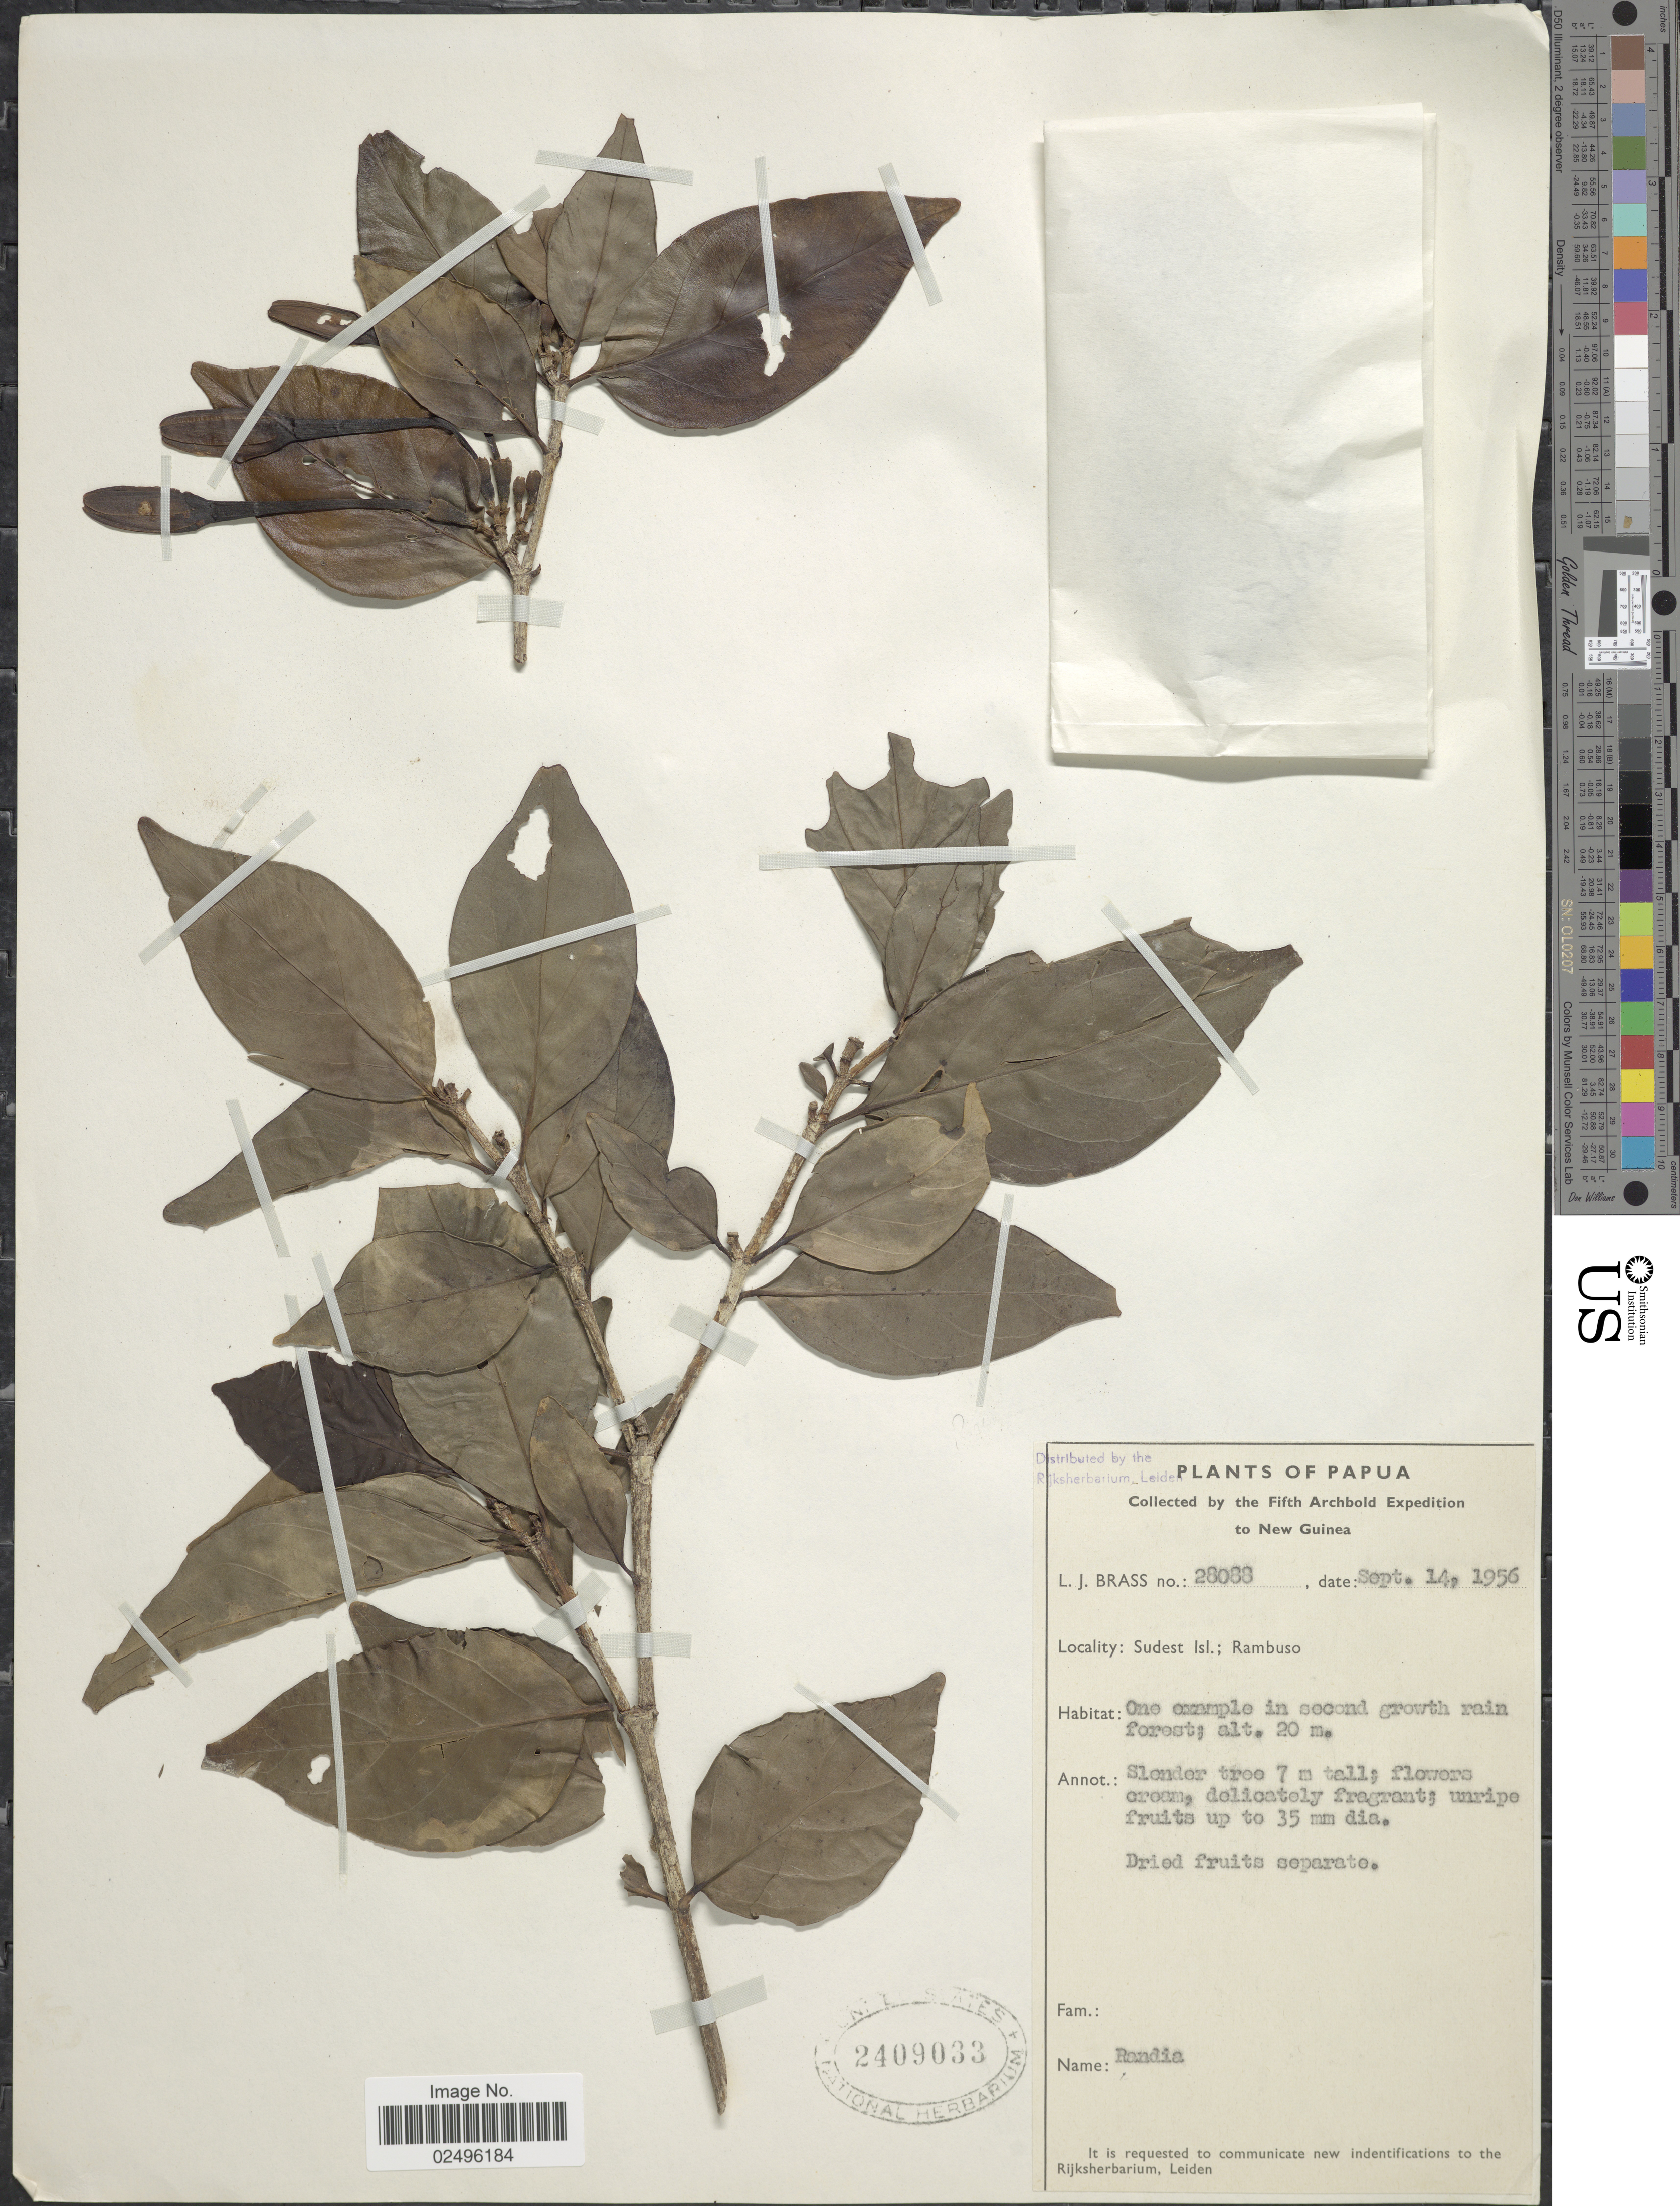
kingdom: Plantae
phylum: Tracheophyta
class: Magnoliopsida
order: Gentianales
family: Rubiaceae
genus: Fagerlindia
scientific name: Fagerlindia sp.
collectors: L. J. Brass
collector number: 28088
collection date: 1956-09-14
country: Papua New Guinea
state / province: Milne Bay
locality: New Guinea, Sudest Isl.; Rambuso; One example in second growth rain forest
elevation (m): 20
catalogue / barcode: US 2409033